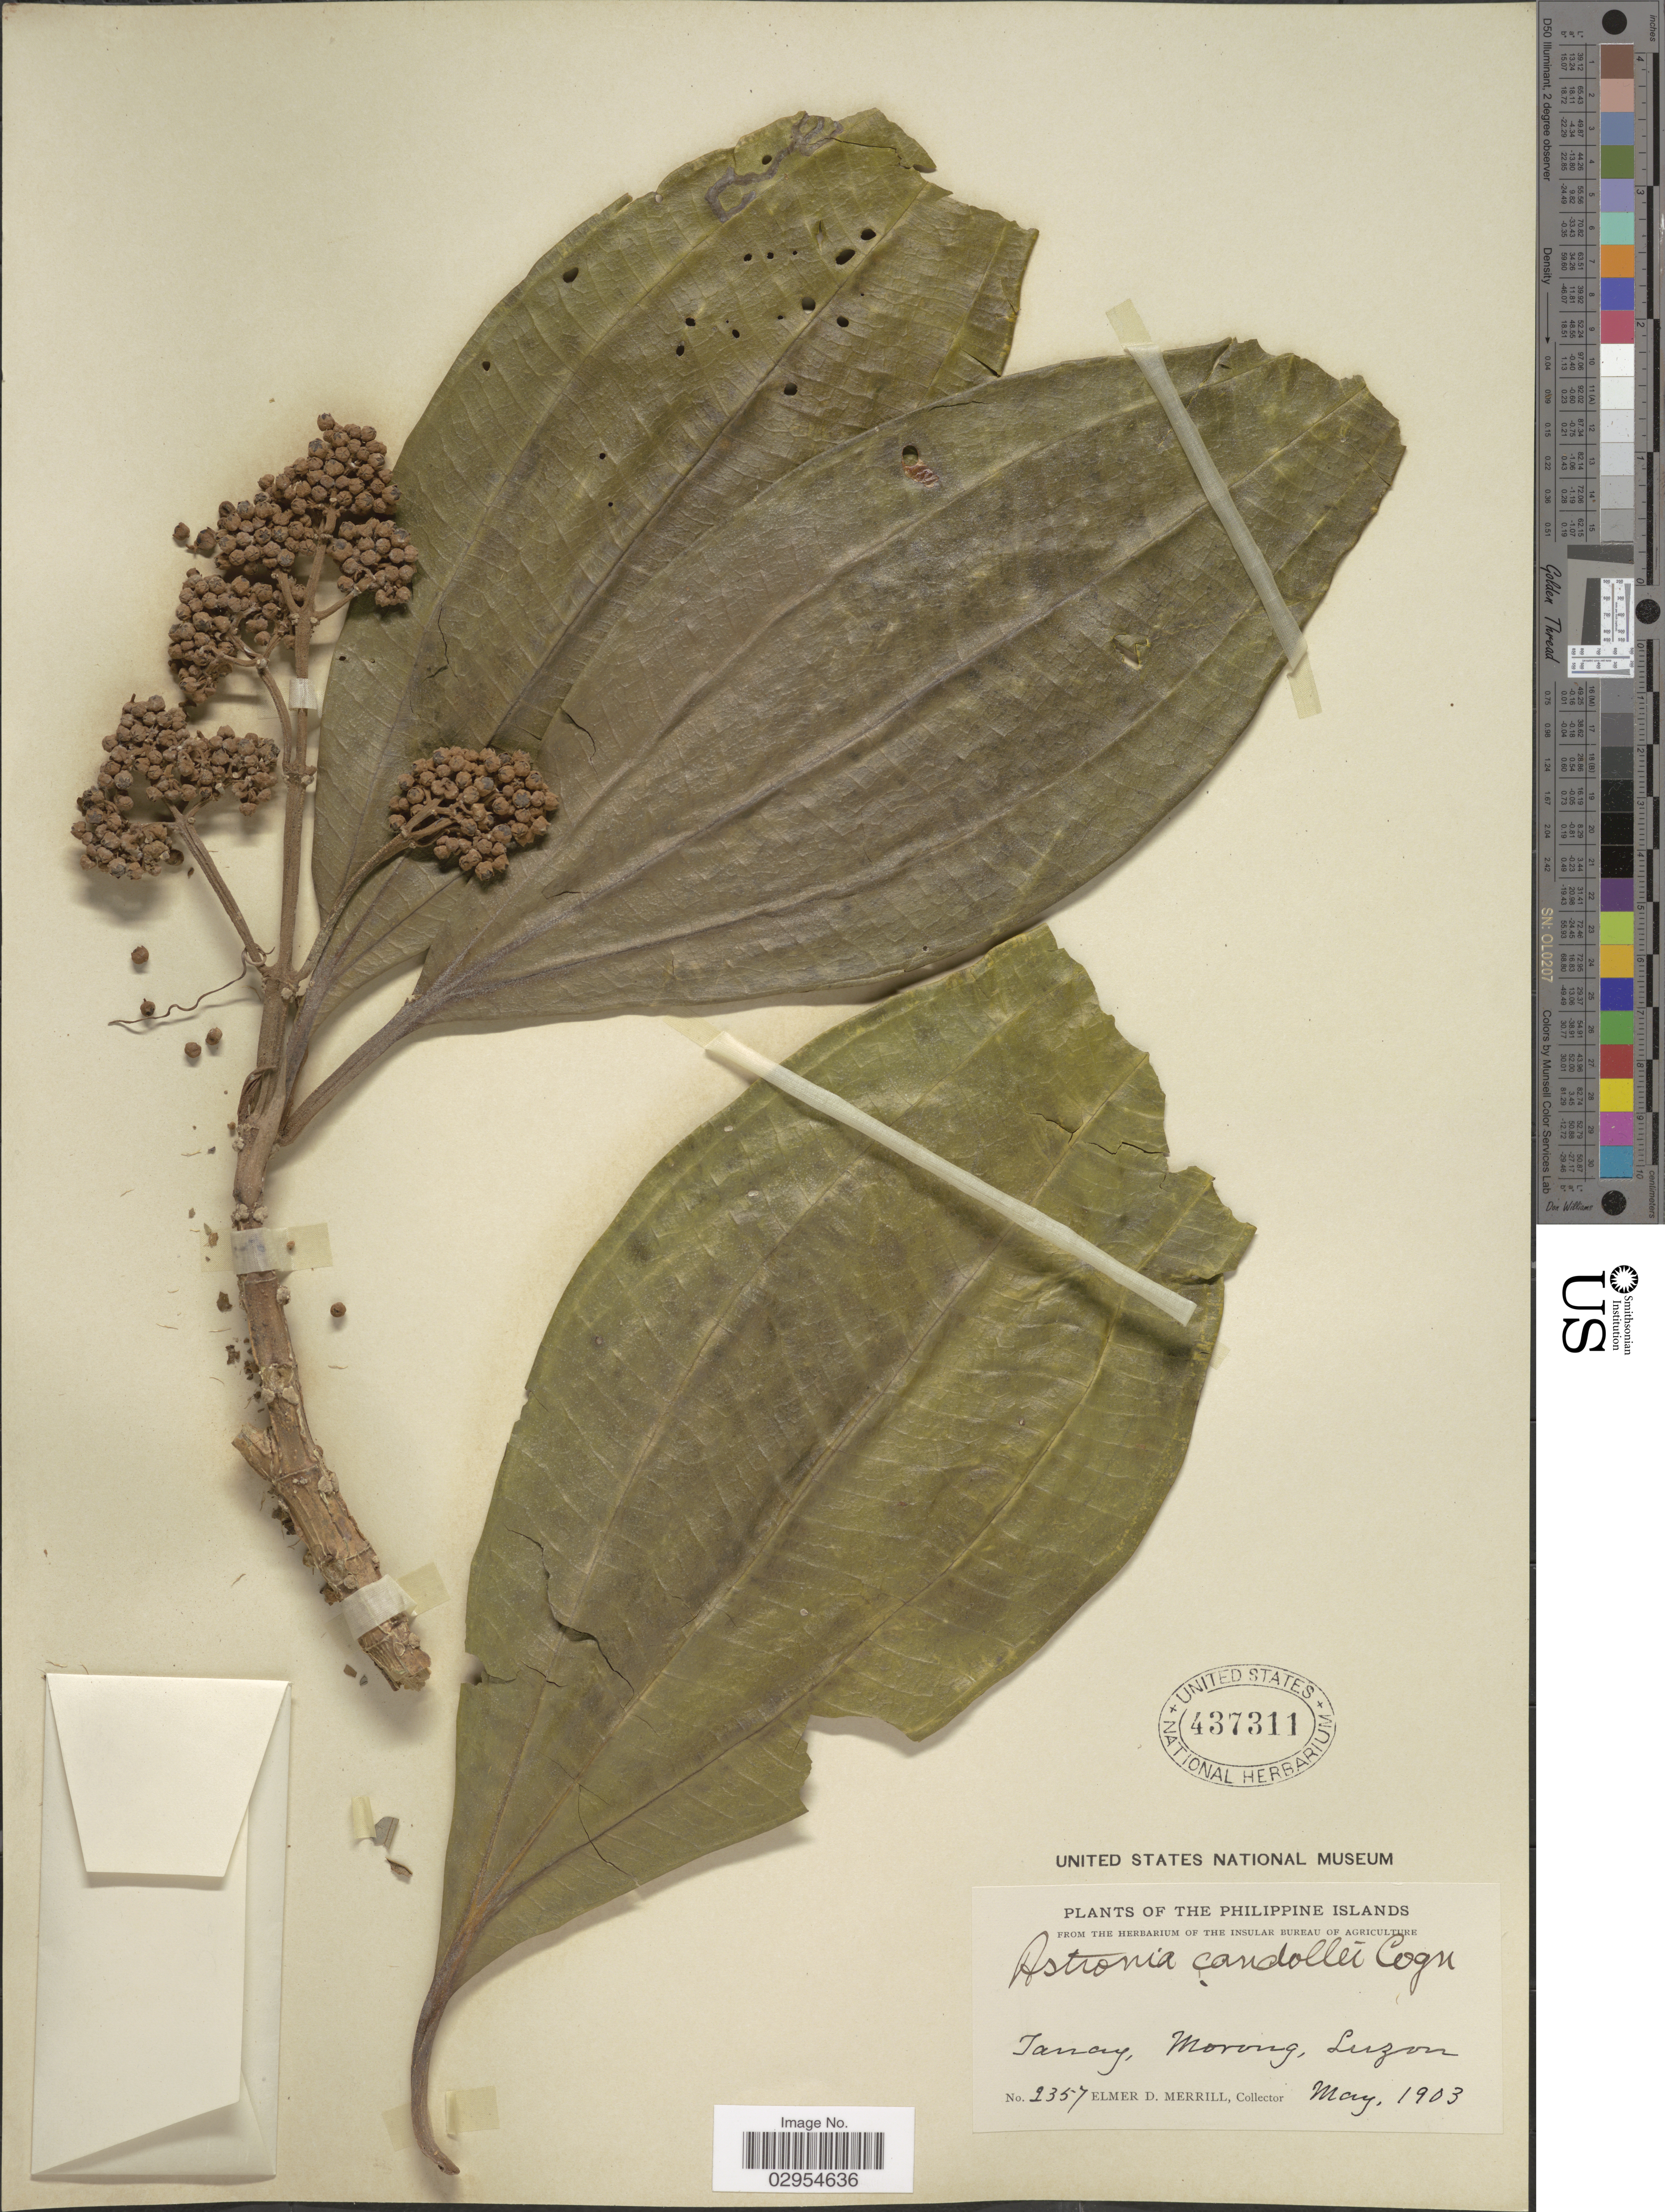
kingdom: Plantae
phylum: Tracheophyta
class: Magnoliopsida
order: Myrtales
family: Melastomataceae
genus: Astronia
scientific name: Astronia candolleana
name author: Cogn.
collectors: E. D. Merrill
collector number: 2357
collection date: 1903-05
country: Philippines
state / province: Central Luzon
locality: Tanay, Morong, Luzon.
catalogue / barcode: US 437311